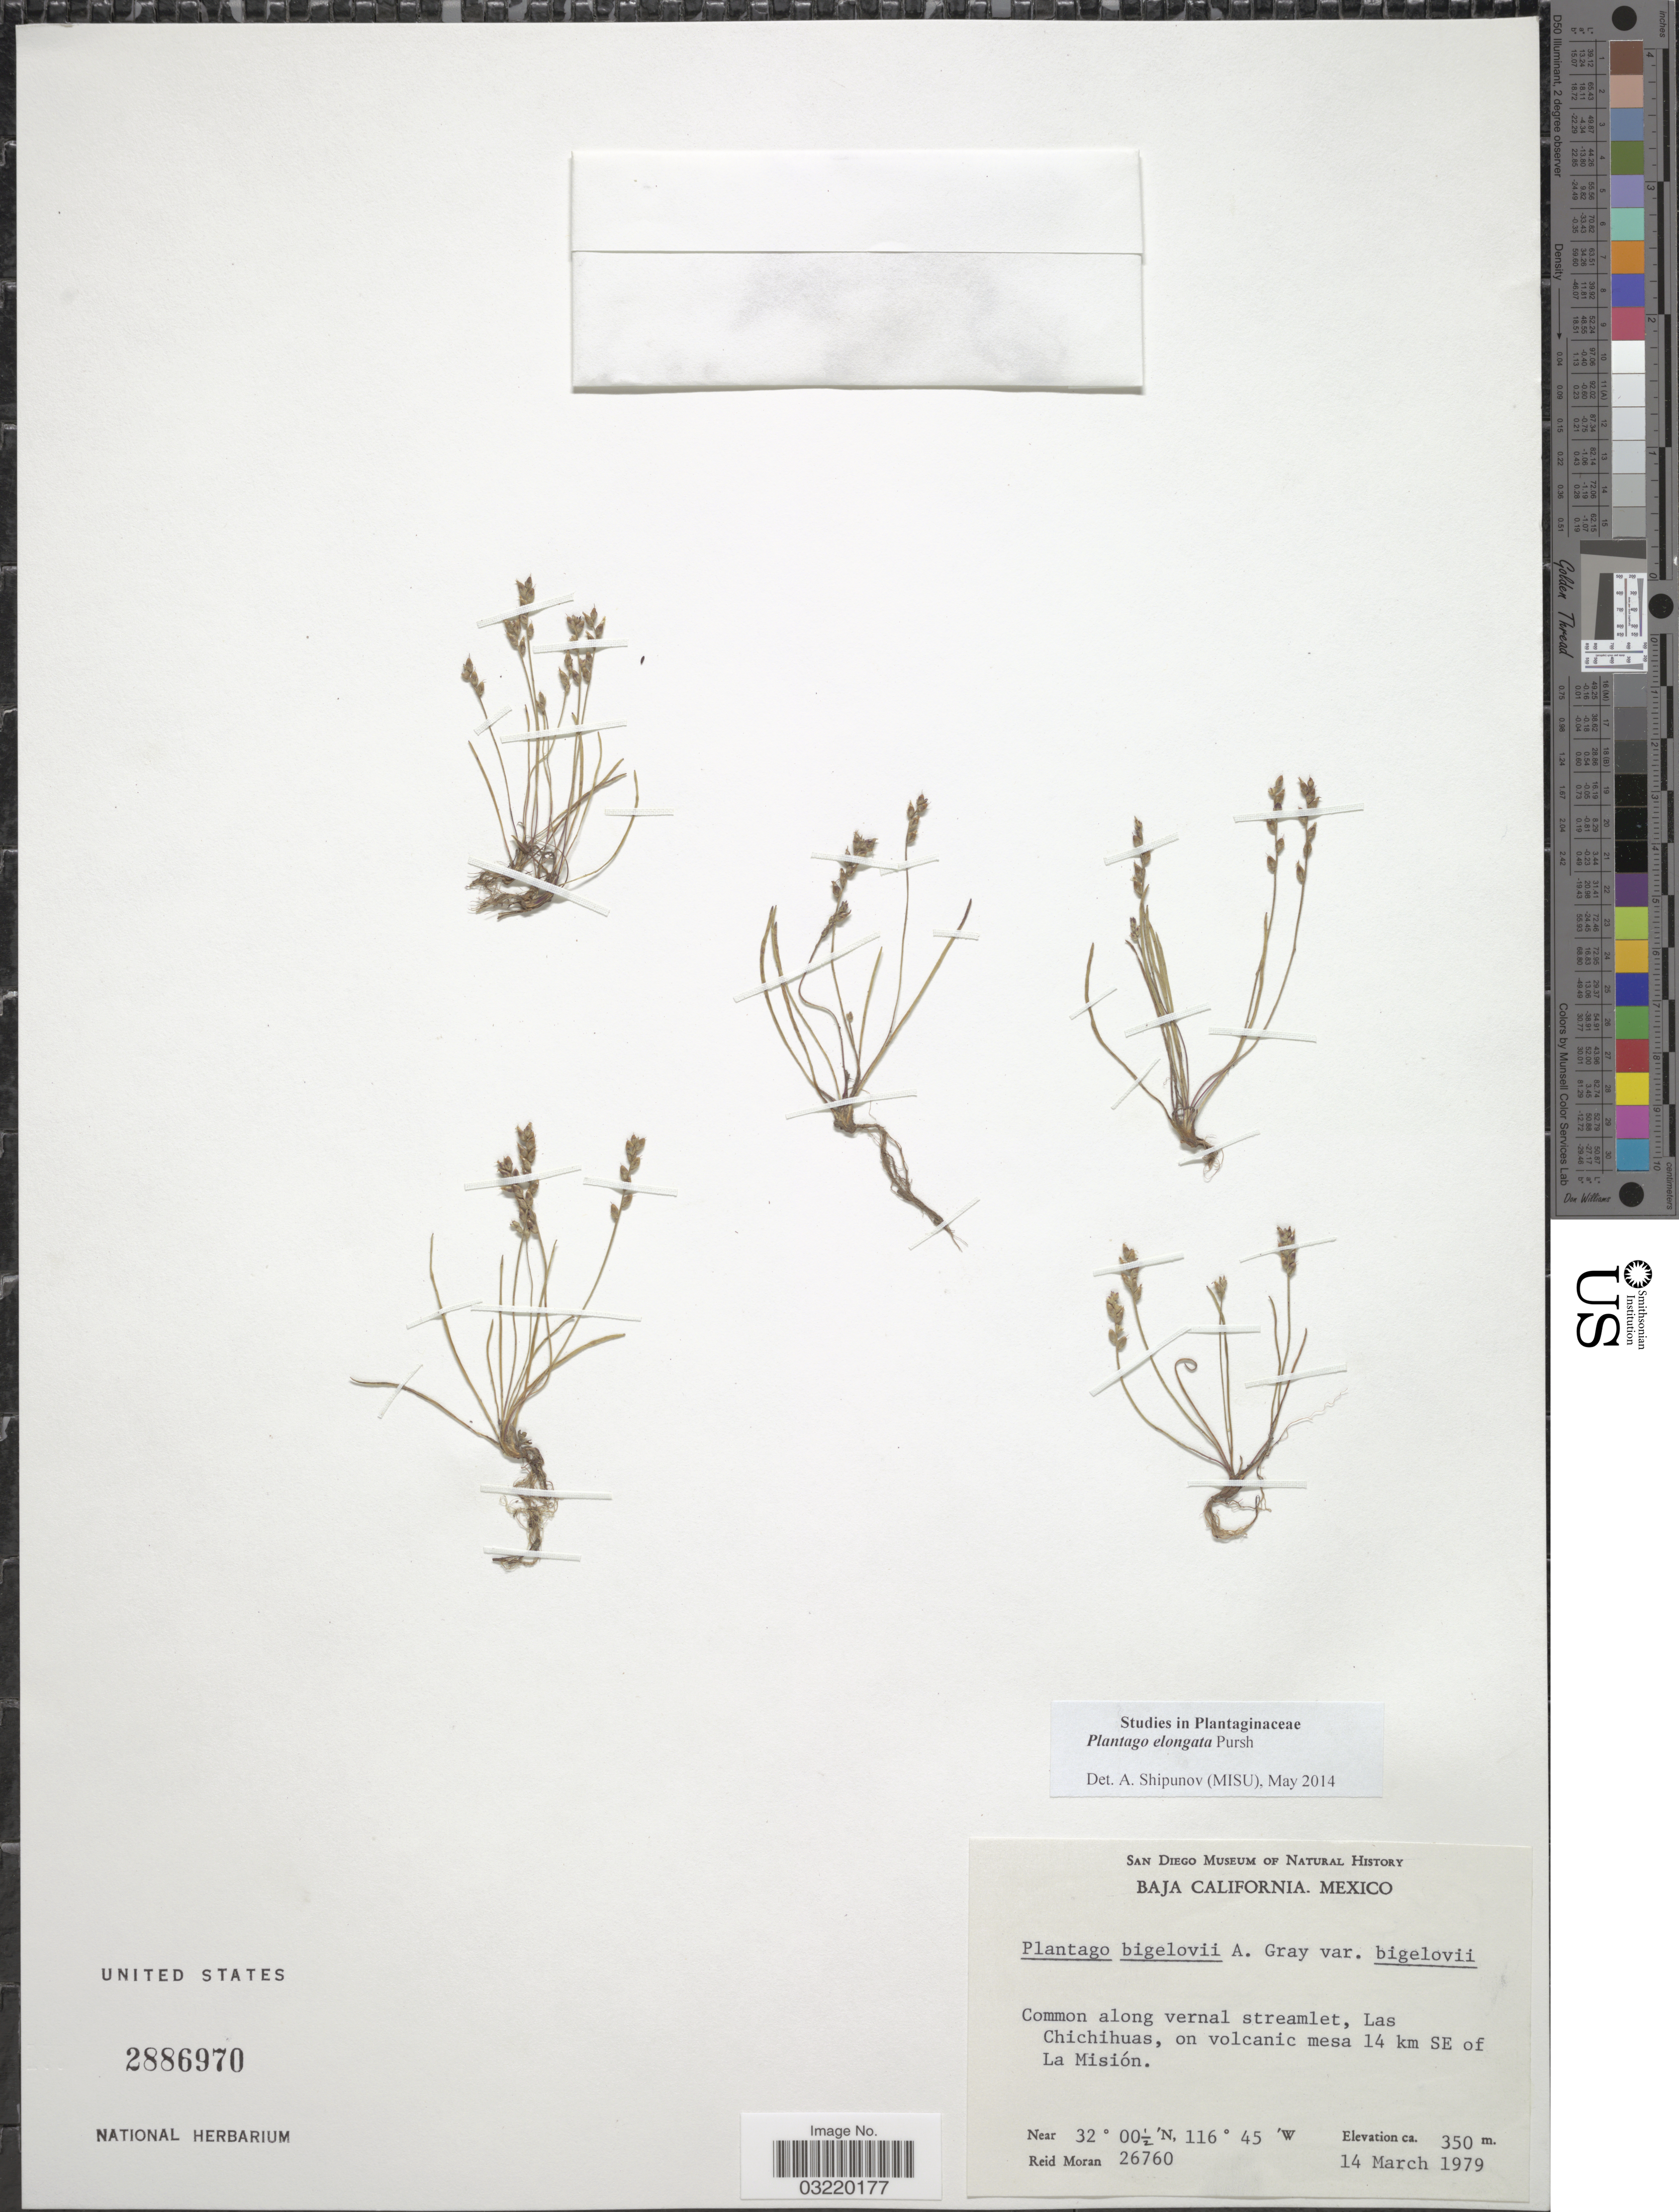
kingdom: Plantae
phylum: Tracheophyta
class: Magnoliopsida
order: Lamiales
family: Plantaginaceae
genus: Plantago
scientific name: Plantago elongata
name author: Pursh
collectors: R. Moran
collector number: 26760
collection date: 1979-03-14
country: Mexico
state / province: Baja California Norte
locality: Common along vernal streamlet, Las Chichihuas, on volcanic mesa 14 km SE of La Misión.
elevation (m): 350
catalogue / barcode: US 2886970